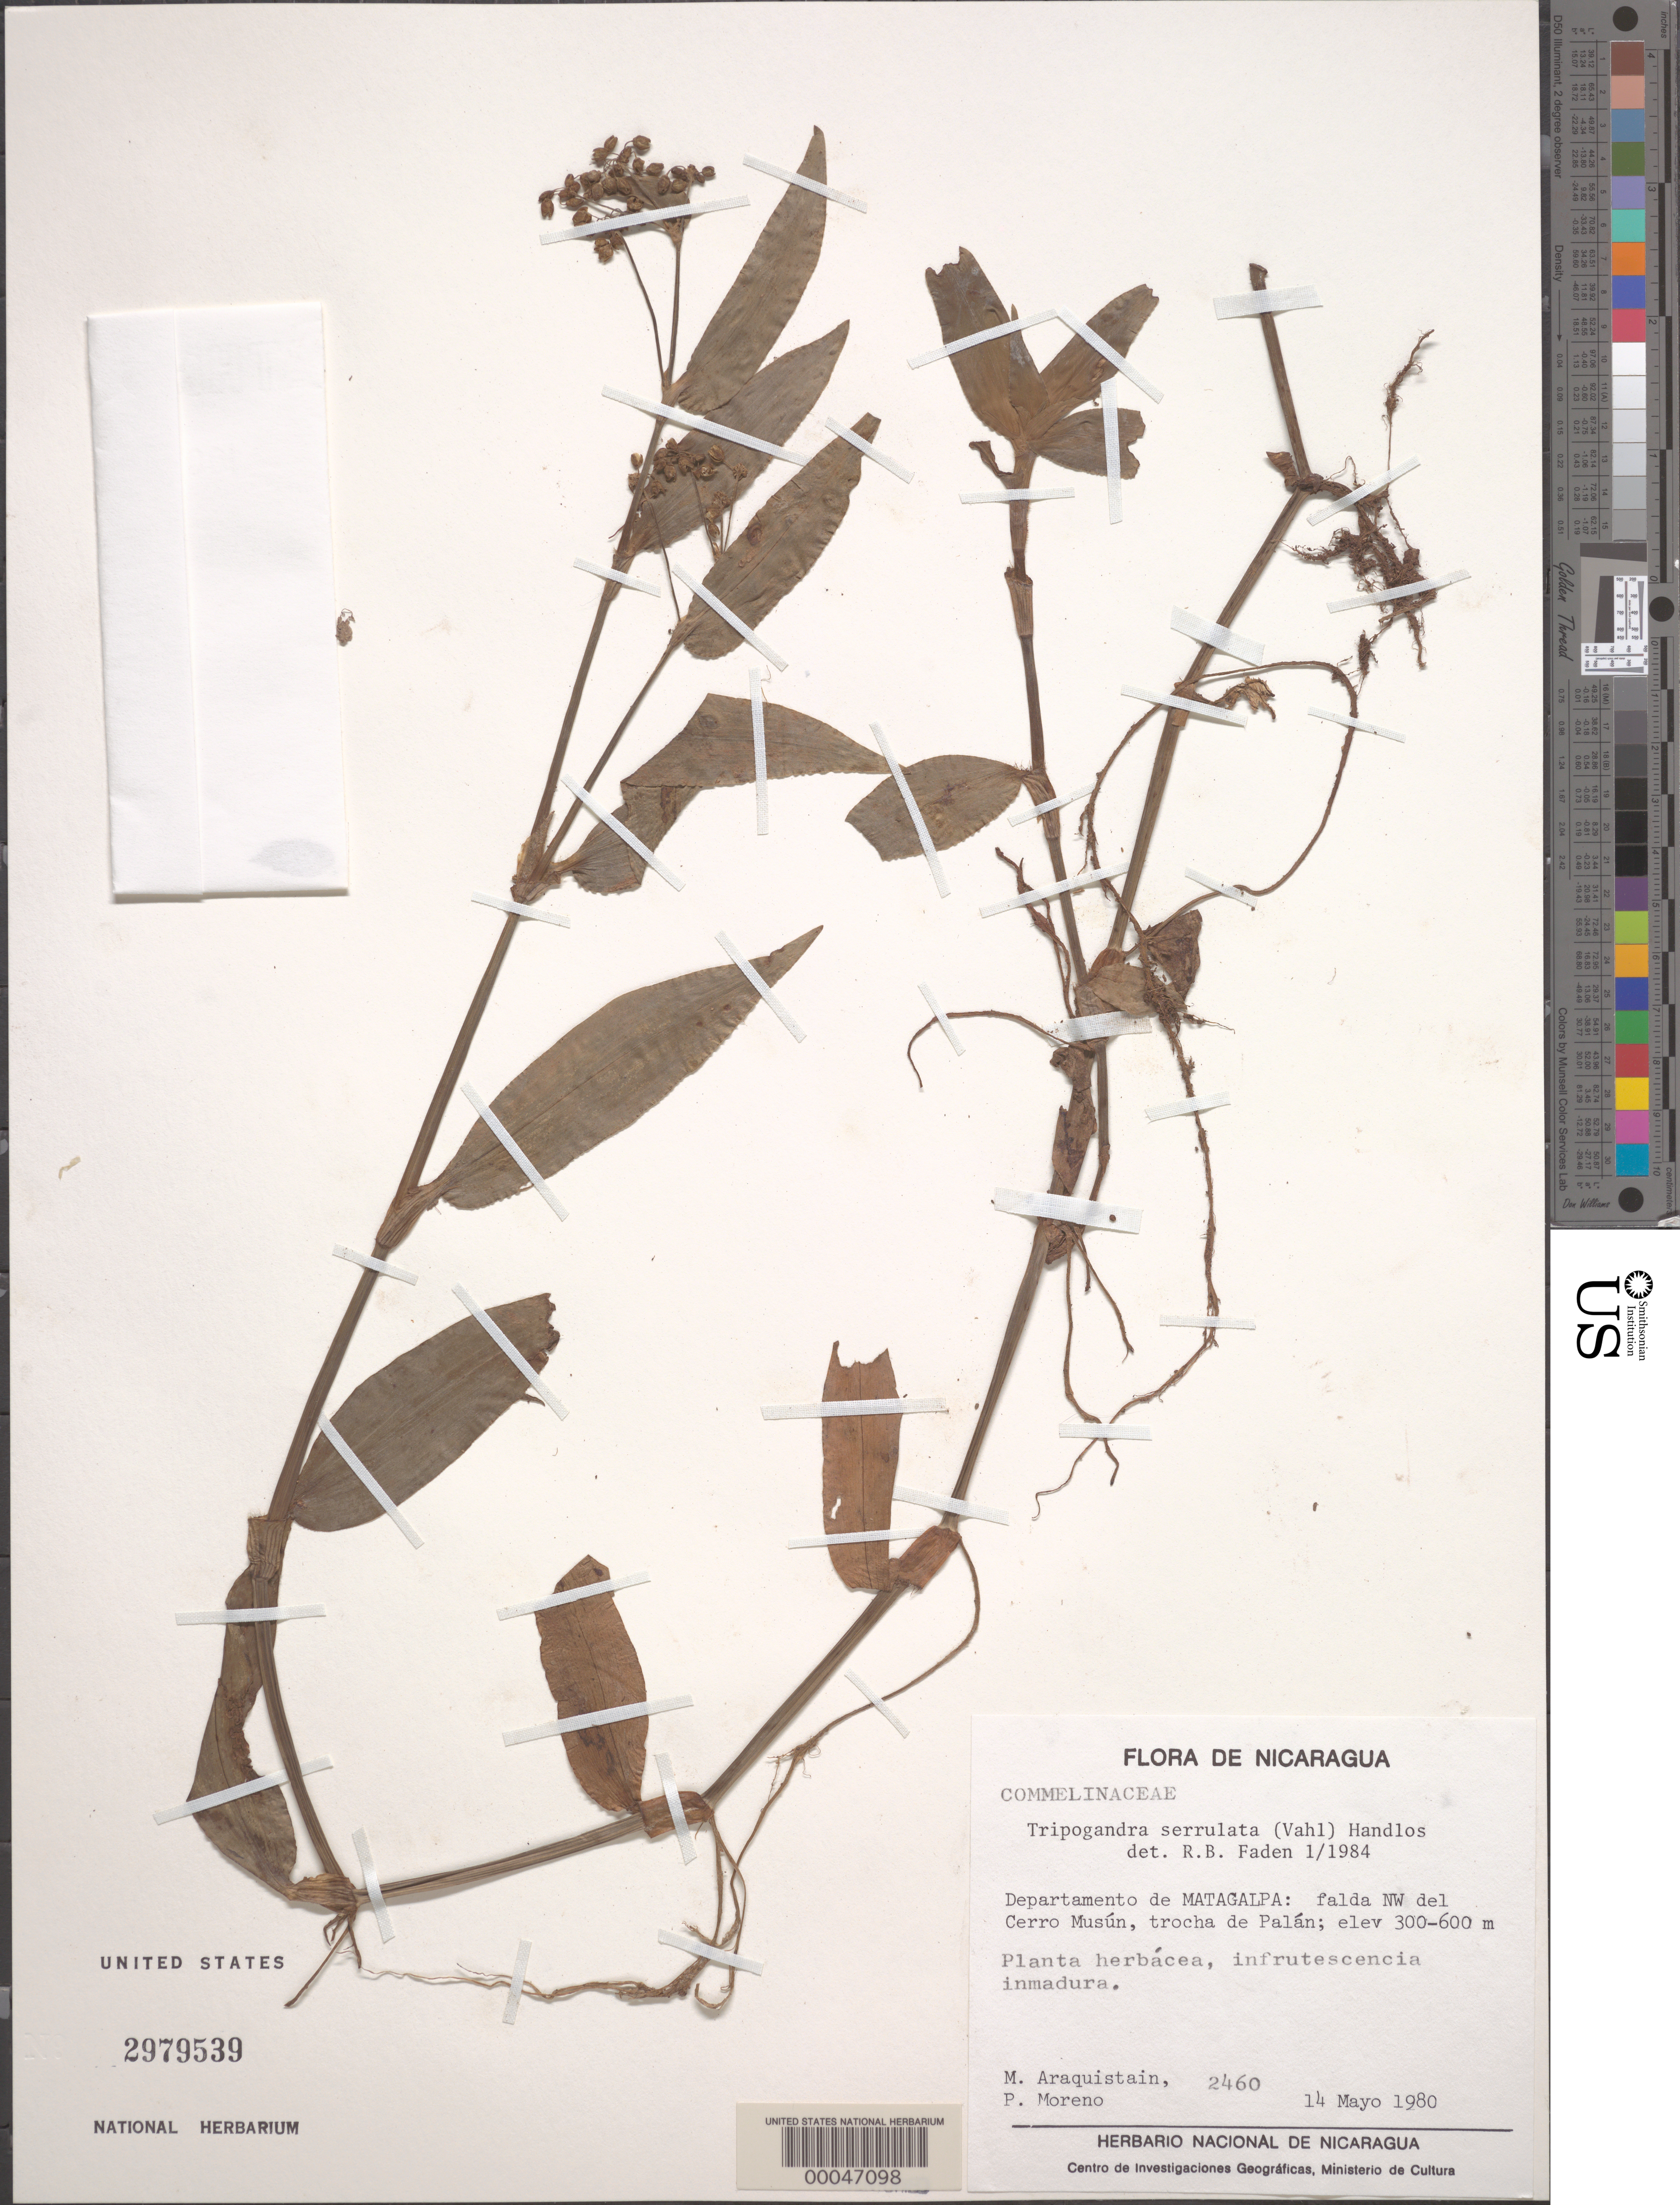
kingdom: Plantae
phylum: Tracheophyta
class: Liliopsida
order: Commelinales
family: Commelinaceae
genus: Tripogandra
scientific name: Tripogandra serrulata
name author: (Vahl) Handlos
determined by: Faden, Robert B., (US), Smithsonian Institution - National Museum of Natural History (UNITED STATES)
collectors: M. Araquistain & P. Moreno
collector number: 2460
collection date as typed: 14 May 1980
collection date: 1980-05-14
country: Nicaragua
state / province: Matagalpa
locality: Nw of cerro musun, palan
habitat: Valley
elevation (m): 300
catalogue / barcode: US 2979539